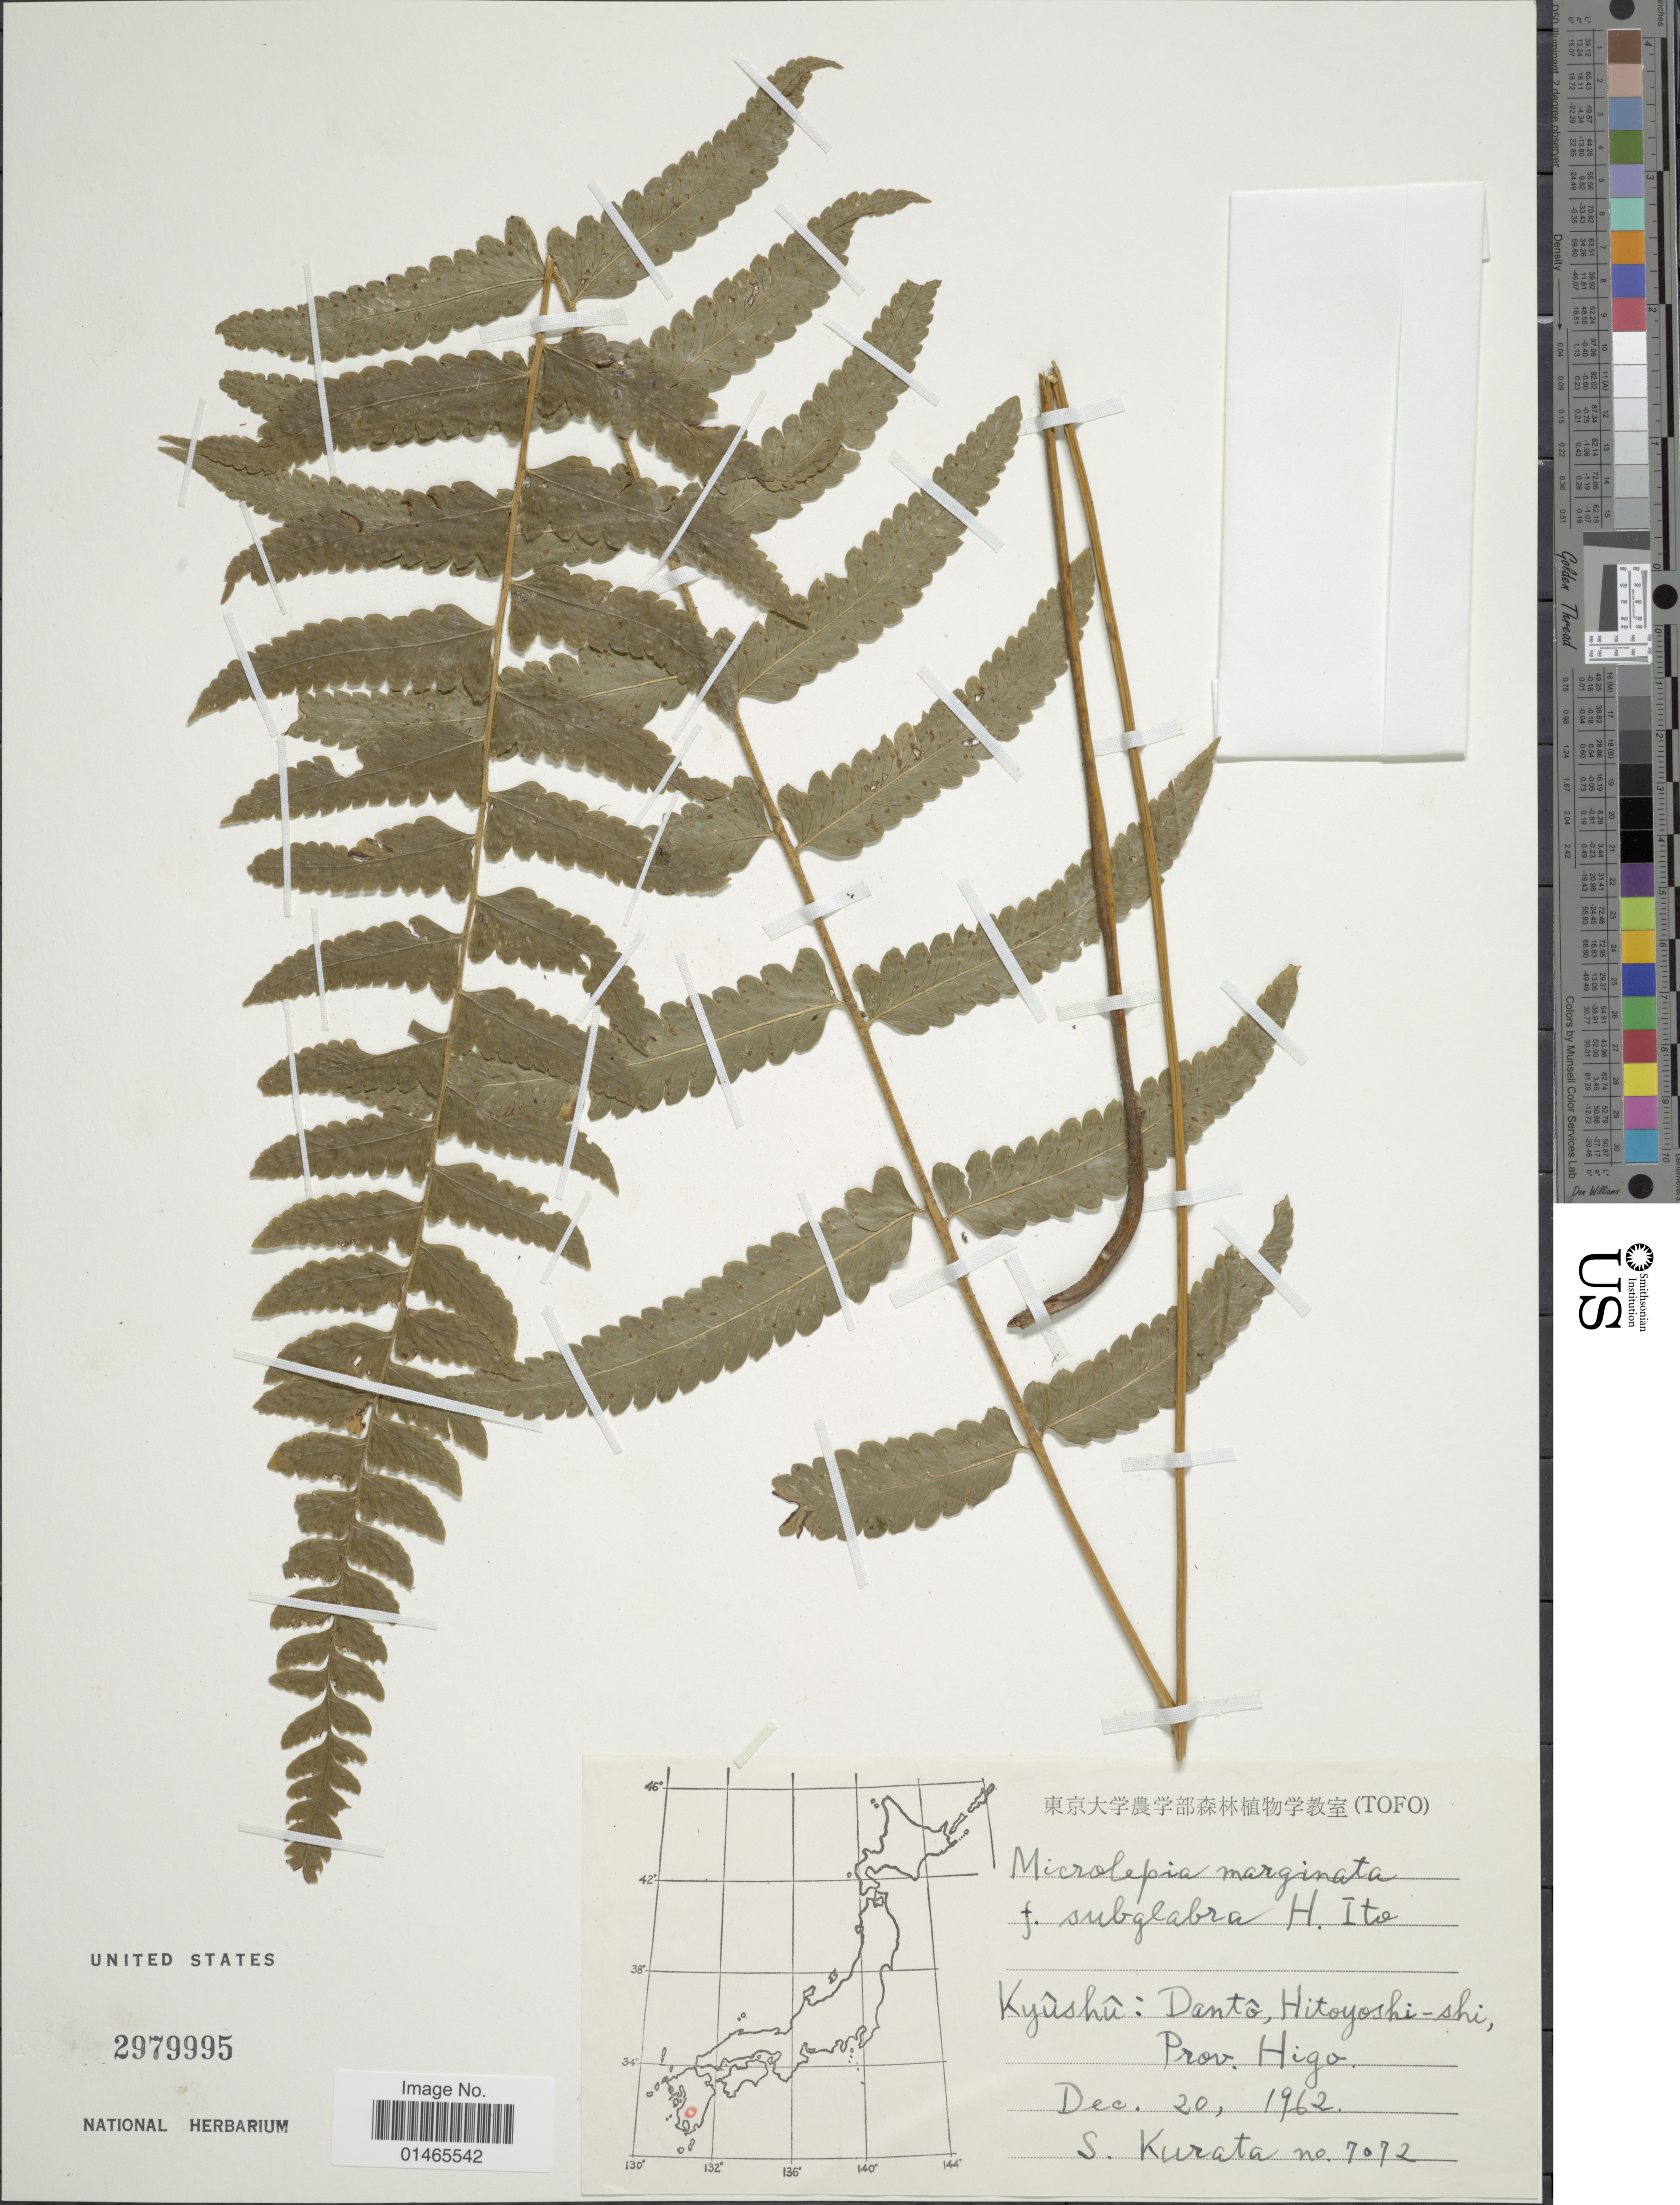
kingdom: Plantae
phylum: Tracheophyta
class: Polypodiopsida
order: Polypodiales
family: Dennstaedtiaceae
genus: Microlepia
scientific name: Microlepia marginata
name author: (Houtt.) C. Chr.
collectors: Sa. Kurata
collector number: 7072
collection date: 1962-12-20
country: Japan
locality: Kyushu, Danto, Hitoyoshi-shi, Prov. Higo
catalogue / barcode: US 2979995